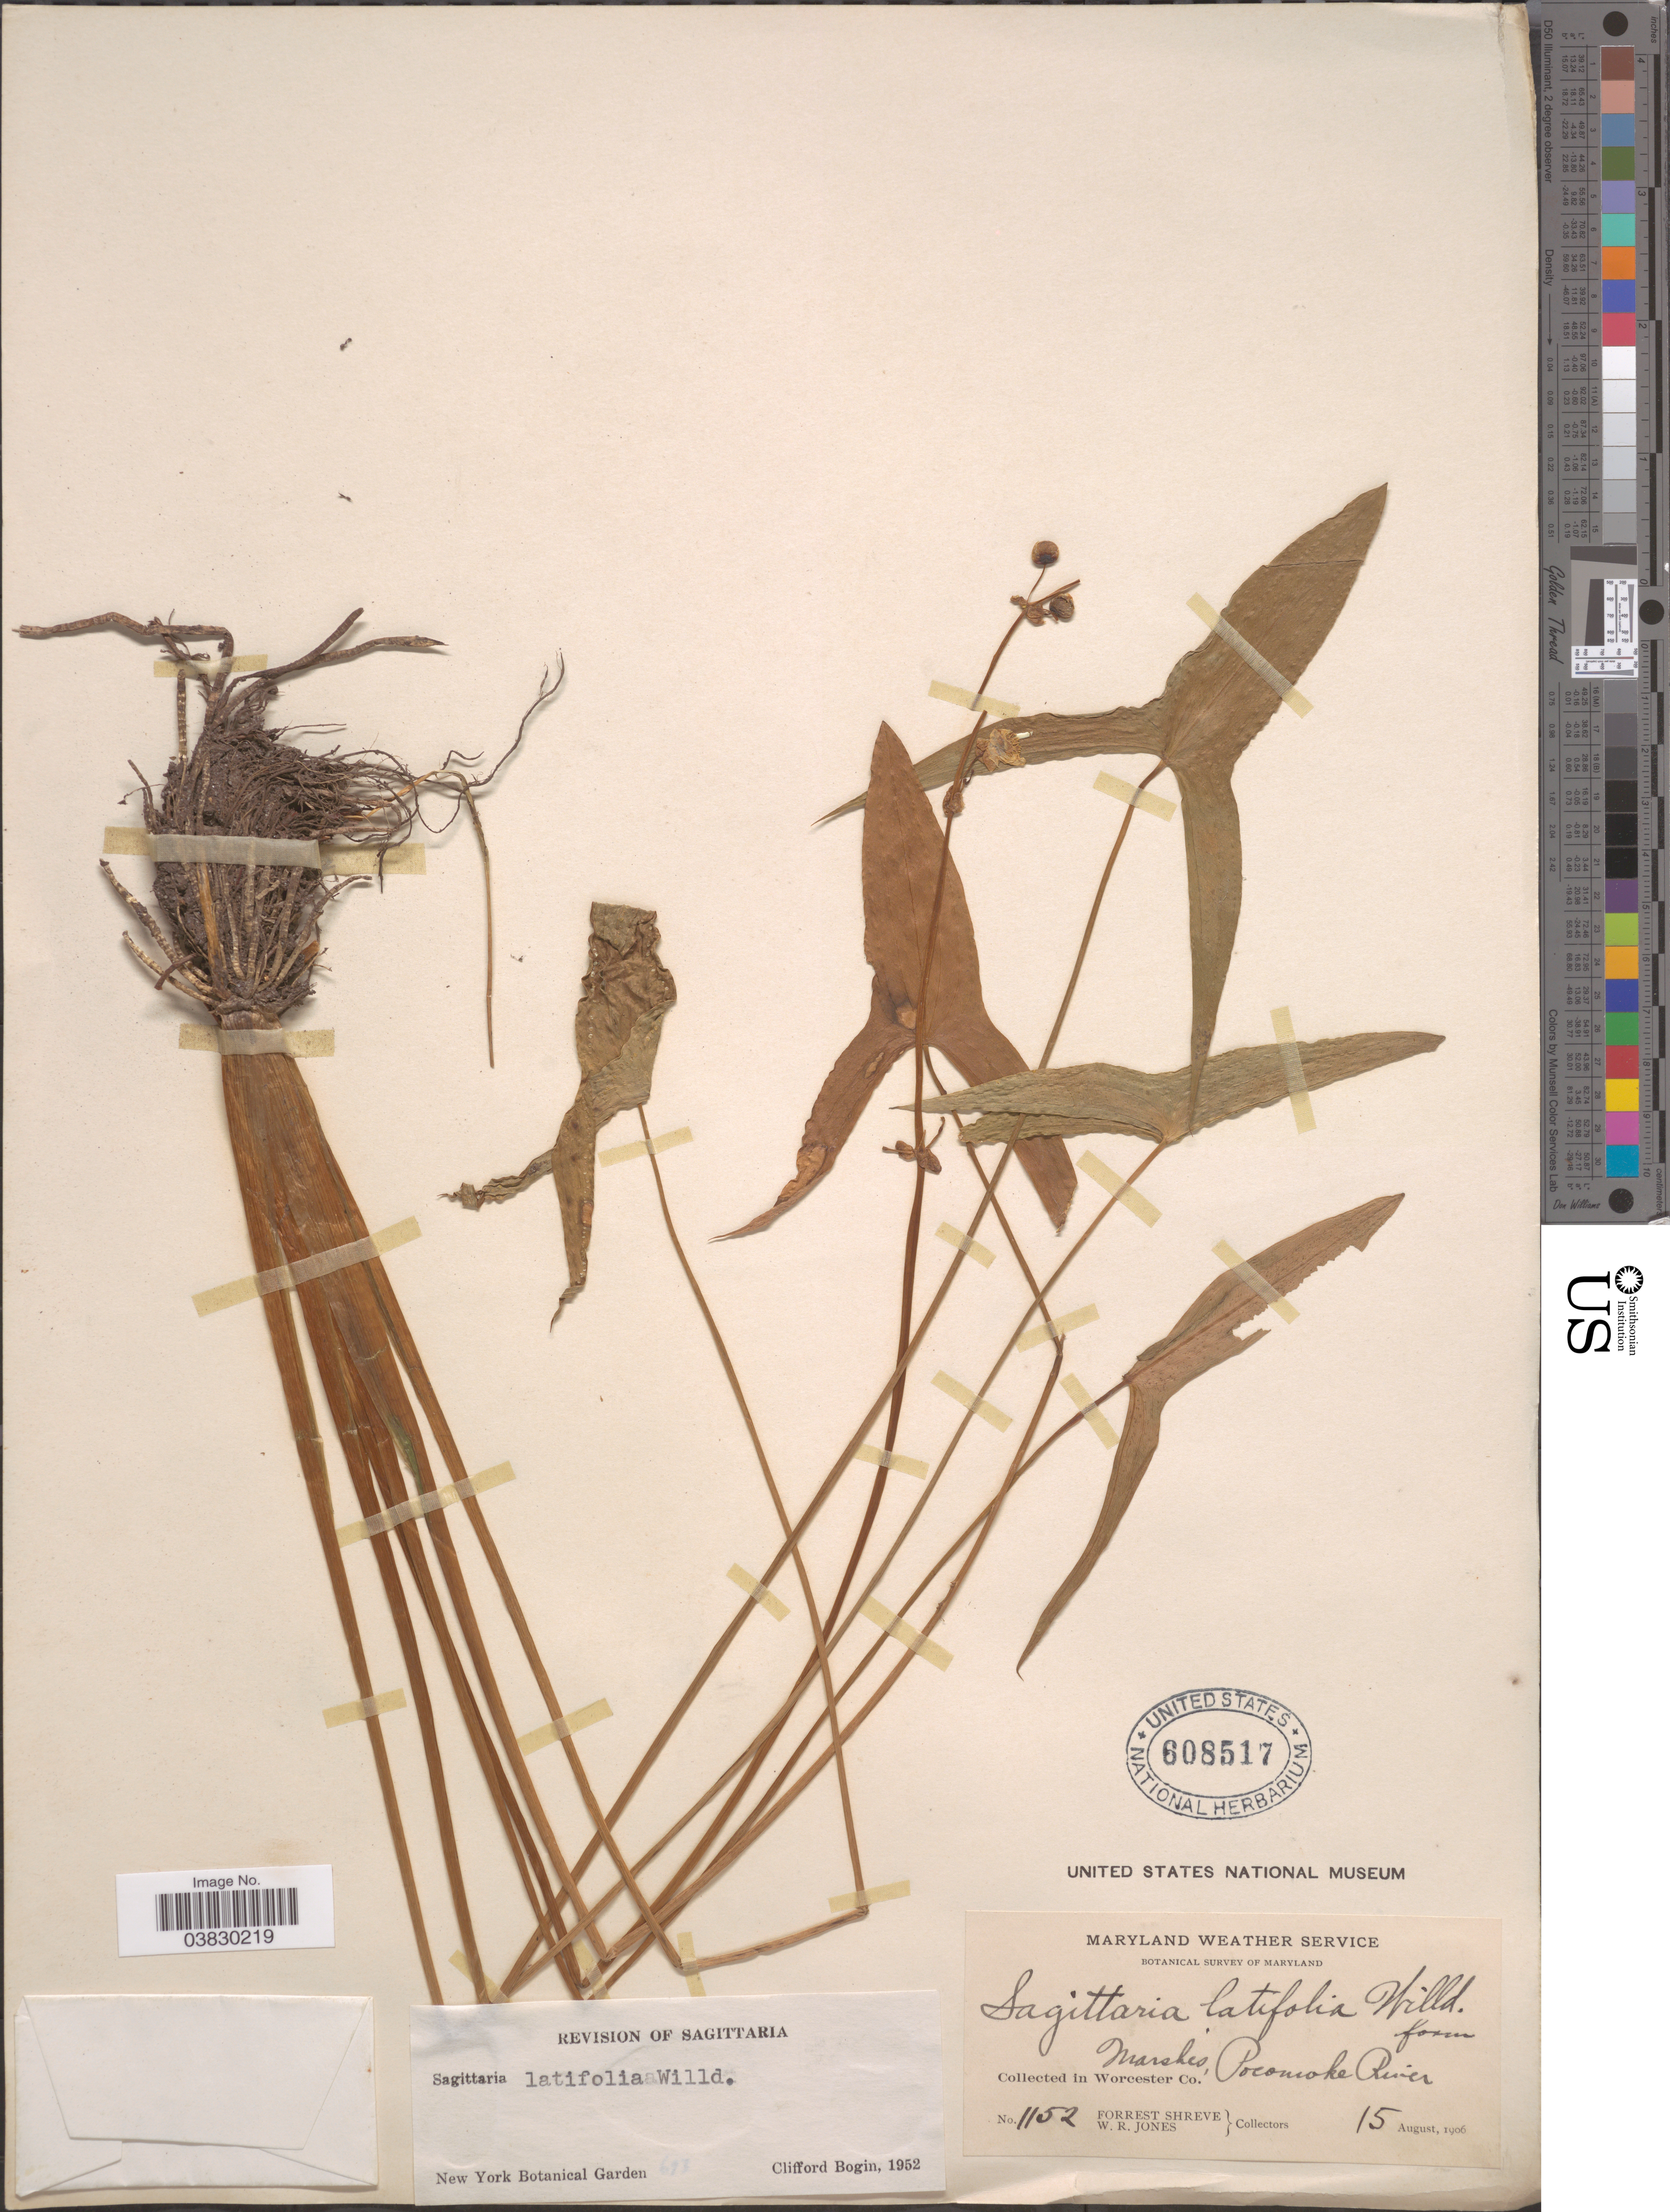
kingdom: Plantae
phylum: Tracheophyta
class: Liliopsida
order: Alismatales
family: Alismataceae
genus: Sagittaria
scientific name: Sagittaria latifolia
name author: Willd.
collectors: F. Shreve & W. R. Jones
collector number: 1152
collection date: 1906-08-15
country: United States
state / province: Maryland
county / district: Worcester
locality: Pocomoke River. In Worcester Co.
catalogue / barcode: US 608517